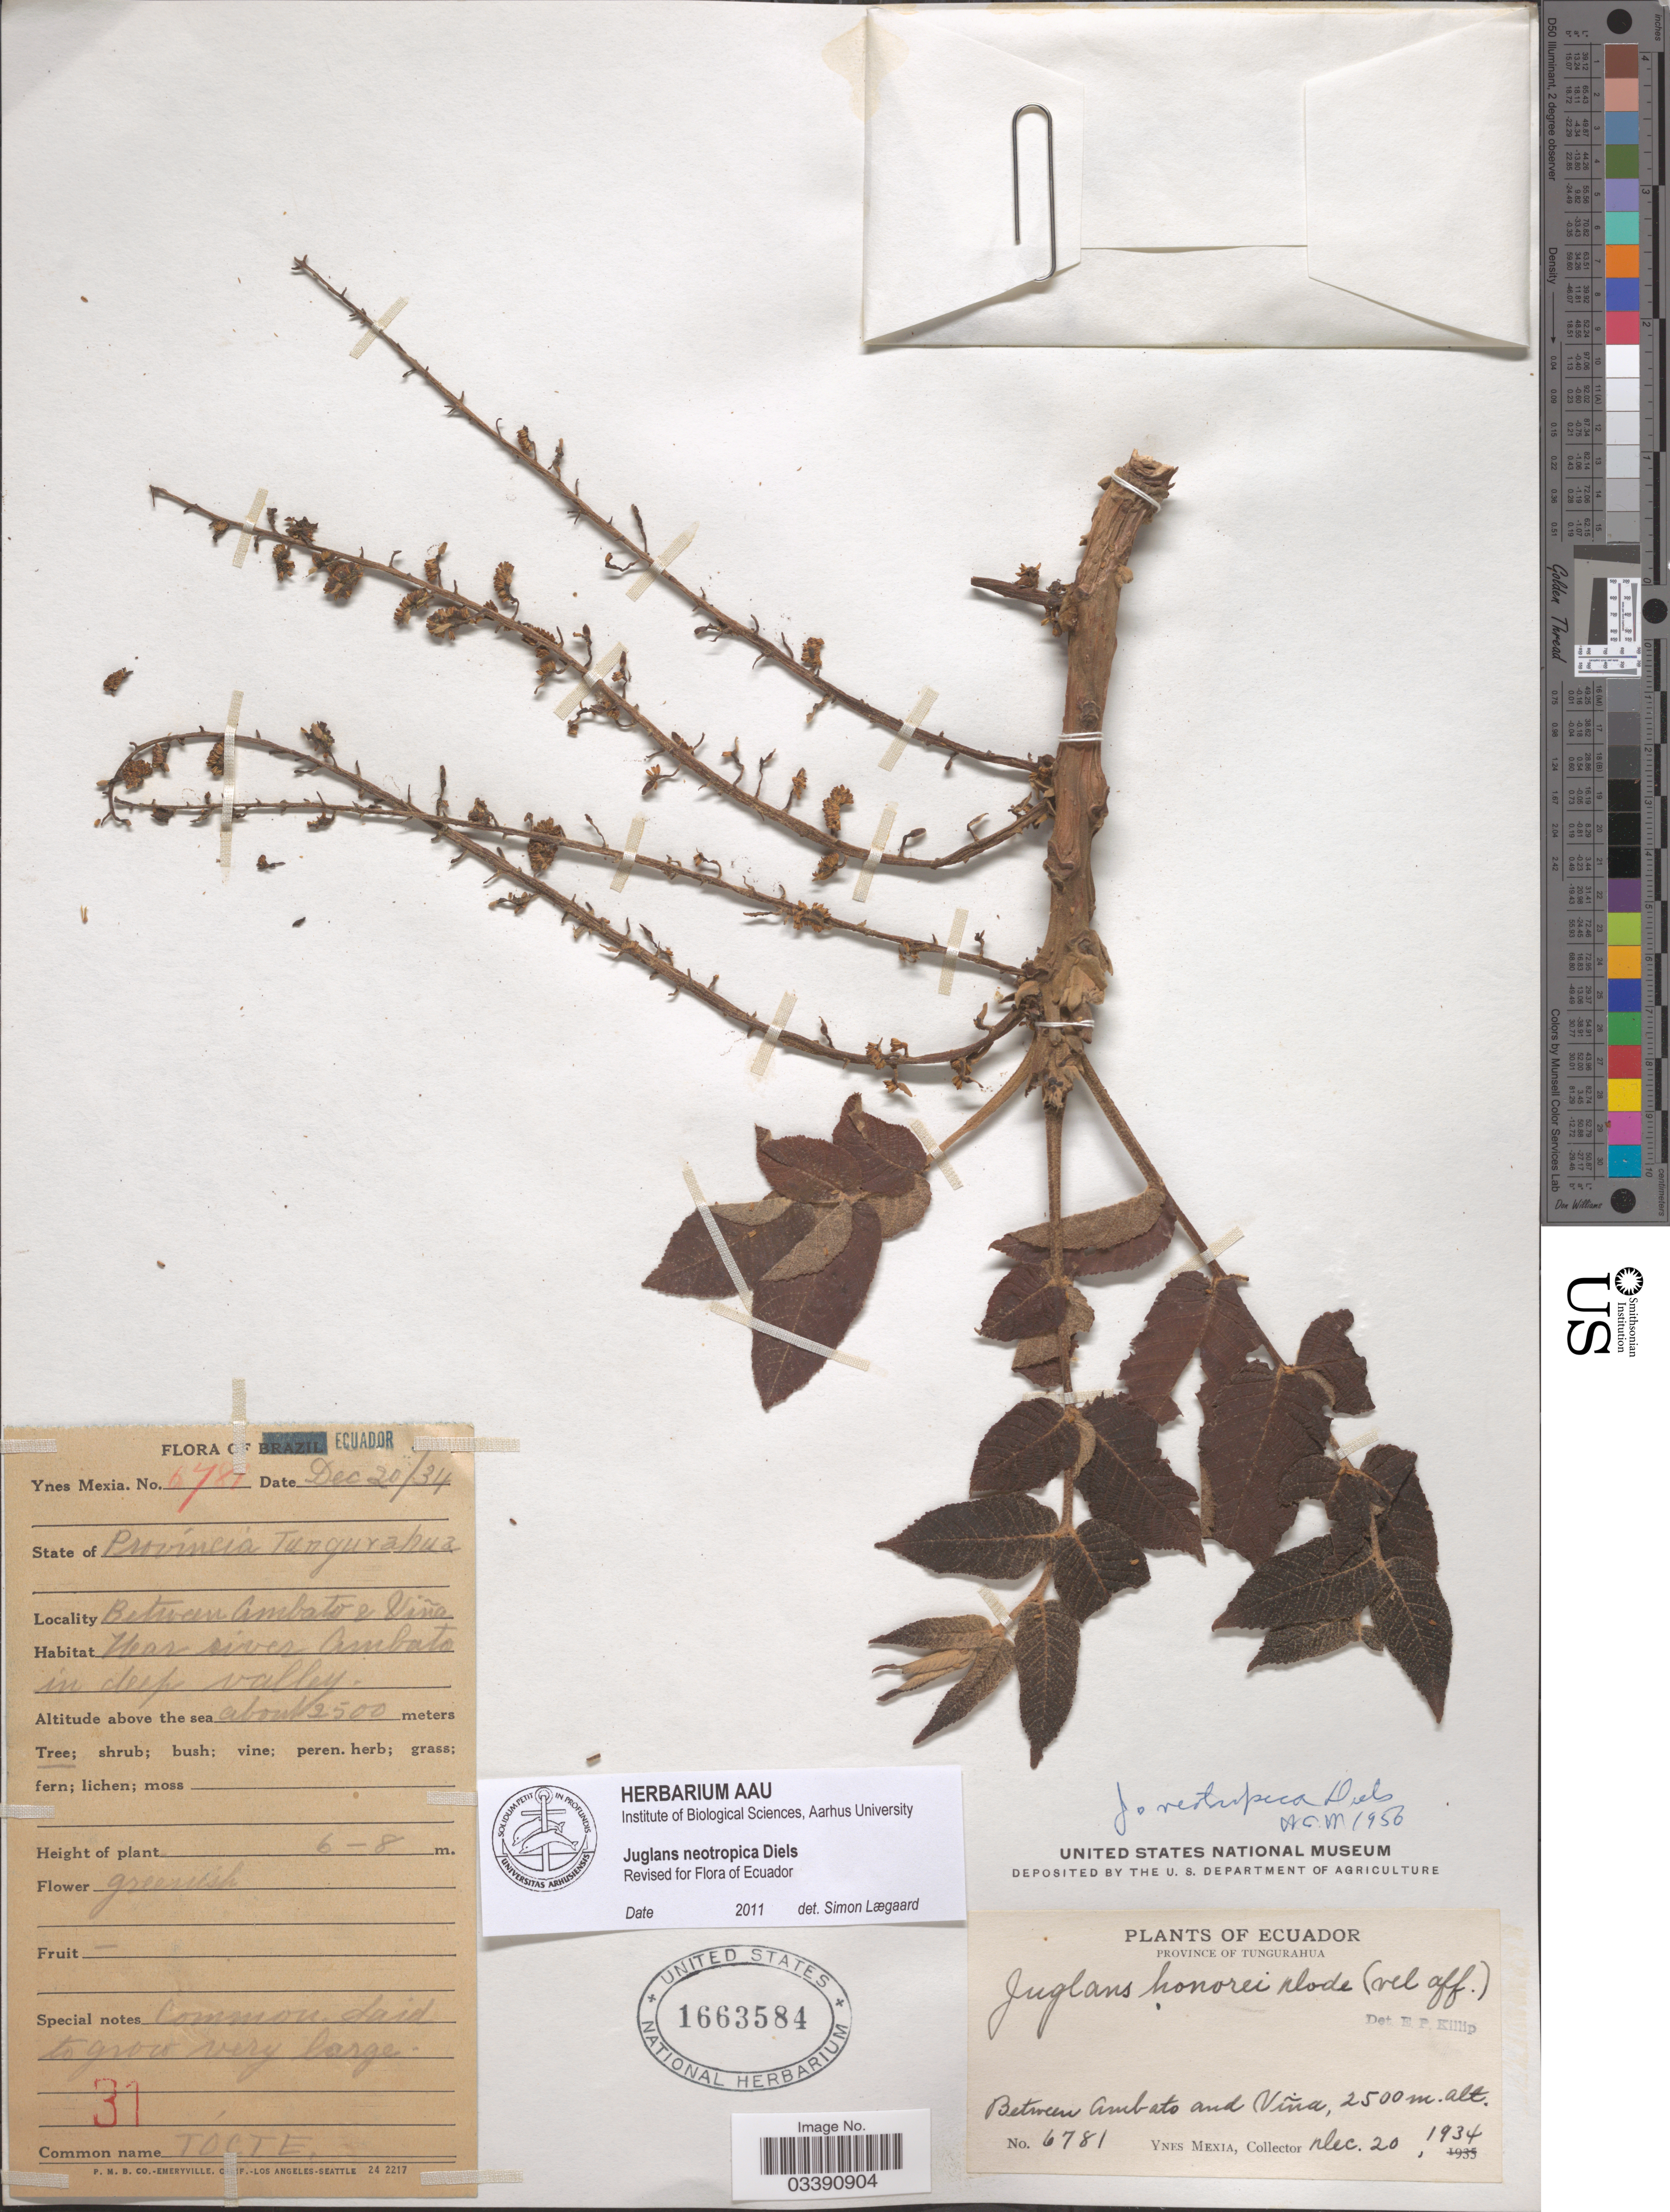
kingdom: Plantae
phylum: Tracheophyta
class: Magnoliopsida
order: Fagales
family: Juglandaceae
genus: Juglans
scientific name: Juglans neotropica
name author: Diels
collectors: Y. Mexia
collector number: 6781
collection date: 1934-12-20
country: Ecuador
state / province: Tungurahua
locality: Between Ambato and Viña. Near river Ambato in deep valley.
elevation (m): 2500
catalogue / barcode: US 1663584